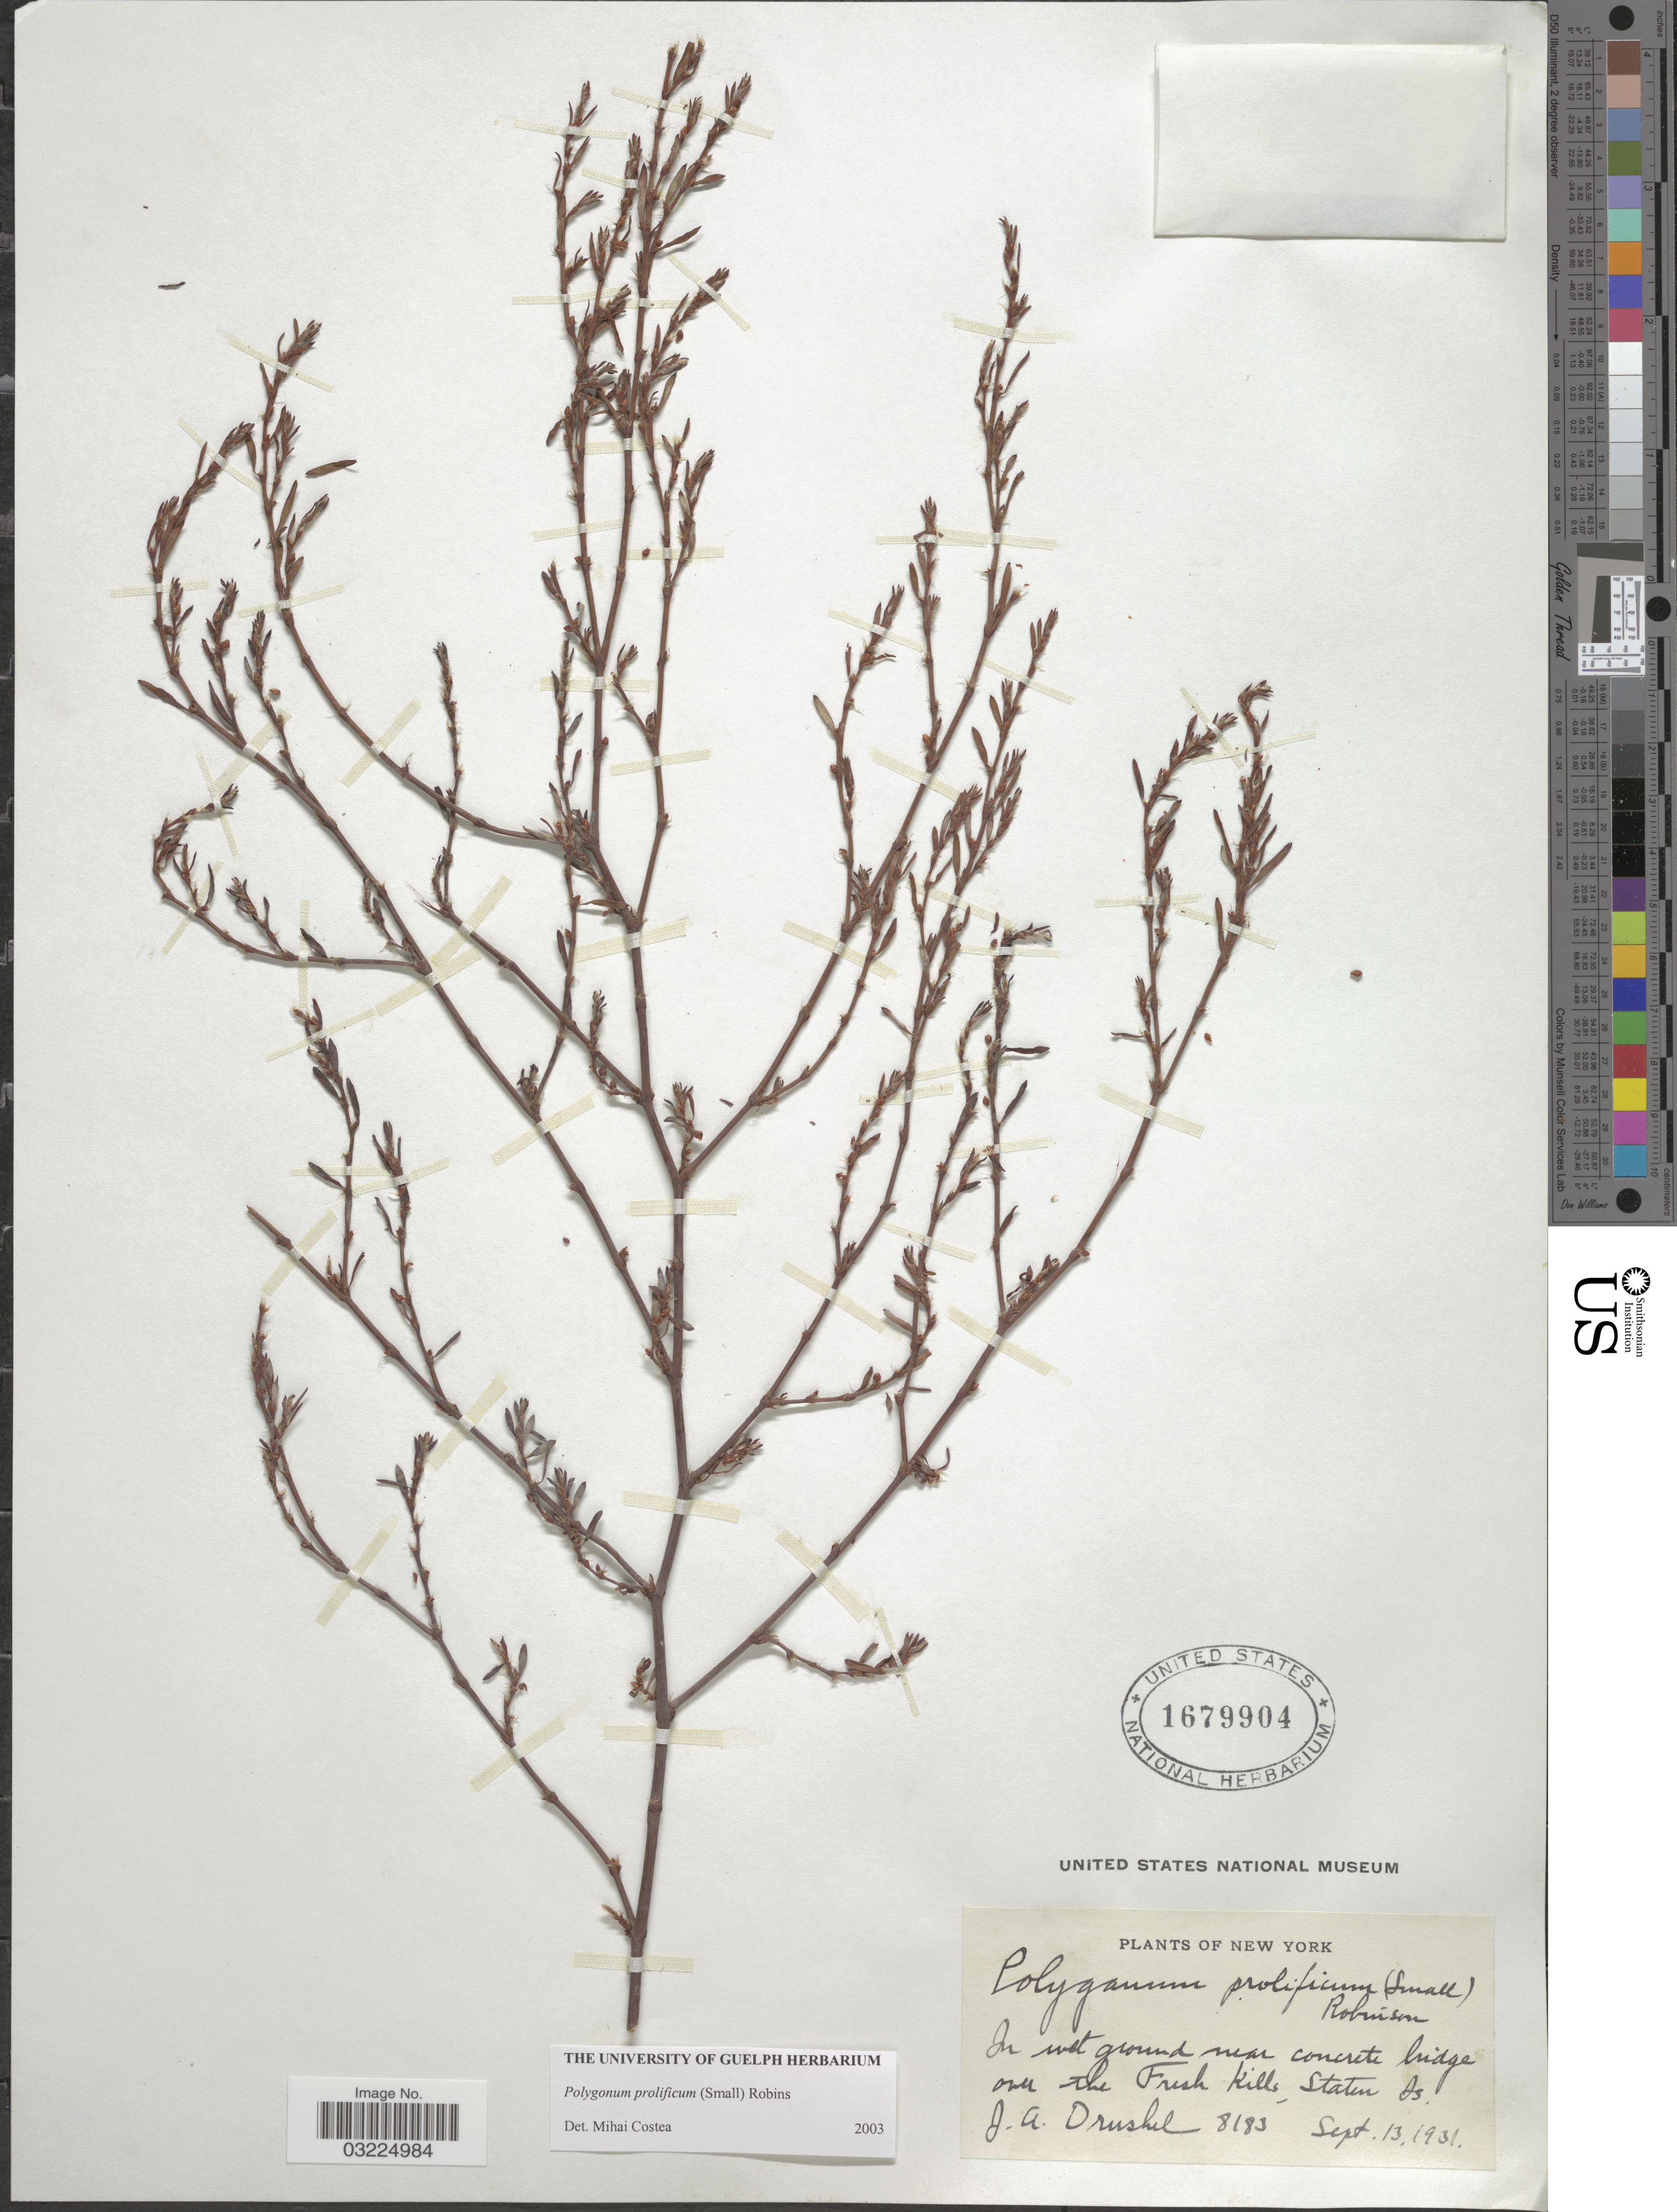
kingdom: Plantae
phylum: Tracheophyta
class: Magnoliopsida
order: Caryophyllales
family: Polygonaceae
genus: Polygonum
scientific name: Polygonum prolificum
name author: (Small) B.L. Rob.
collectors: J. A. Drushel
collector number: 8183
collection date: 1931-09-13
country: United States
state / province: New York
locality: In wet ground near concrete bridge over the Fresh Kills, Staten Is.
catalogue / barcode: US 1679904